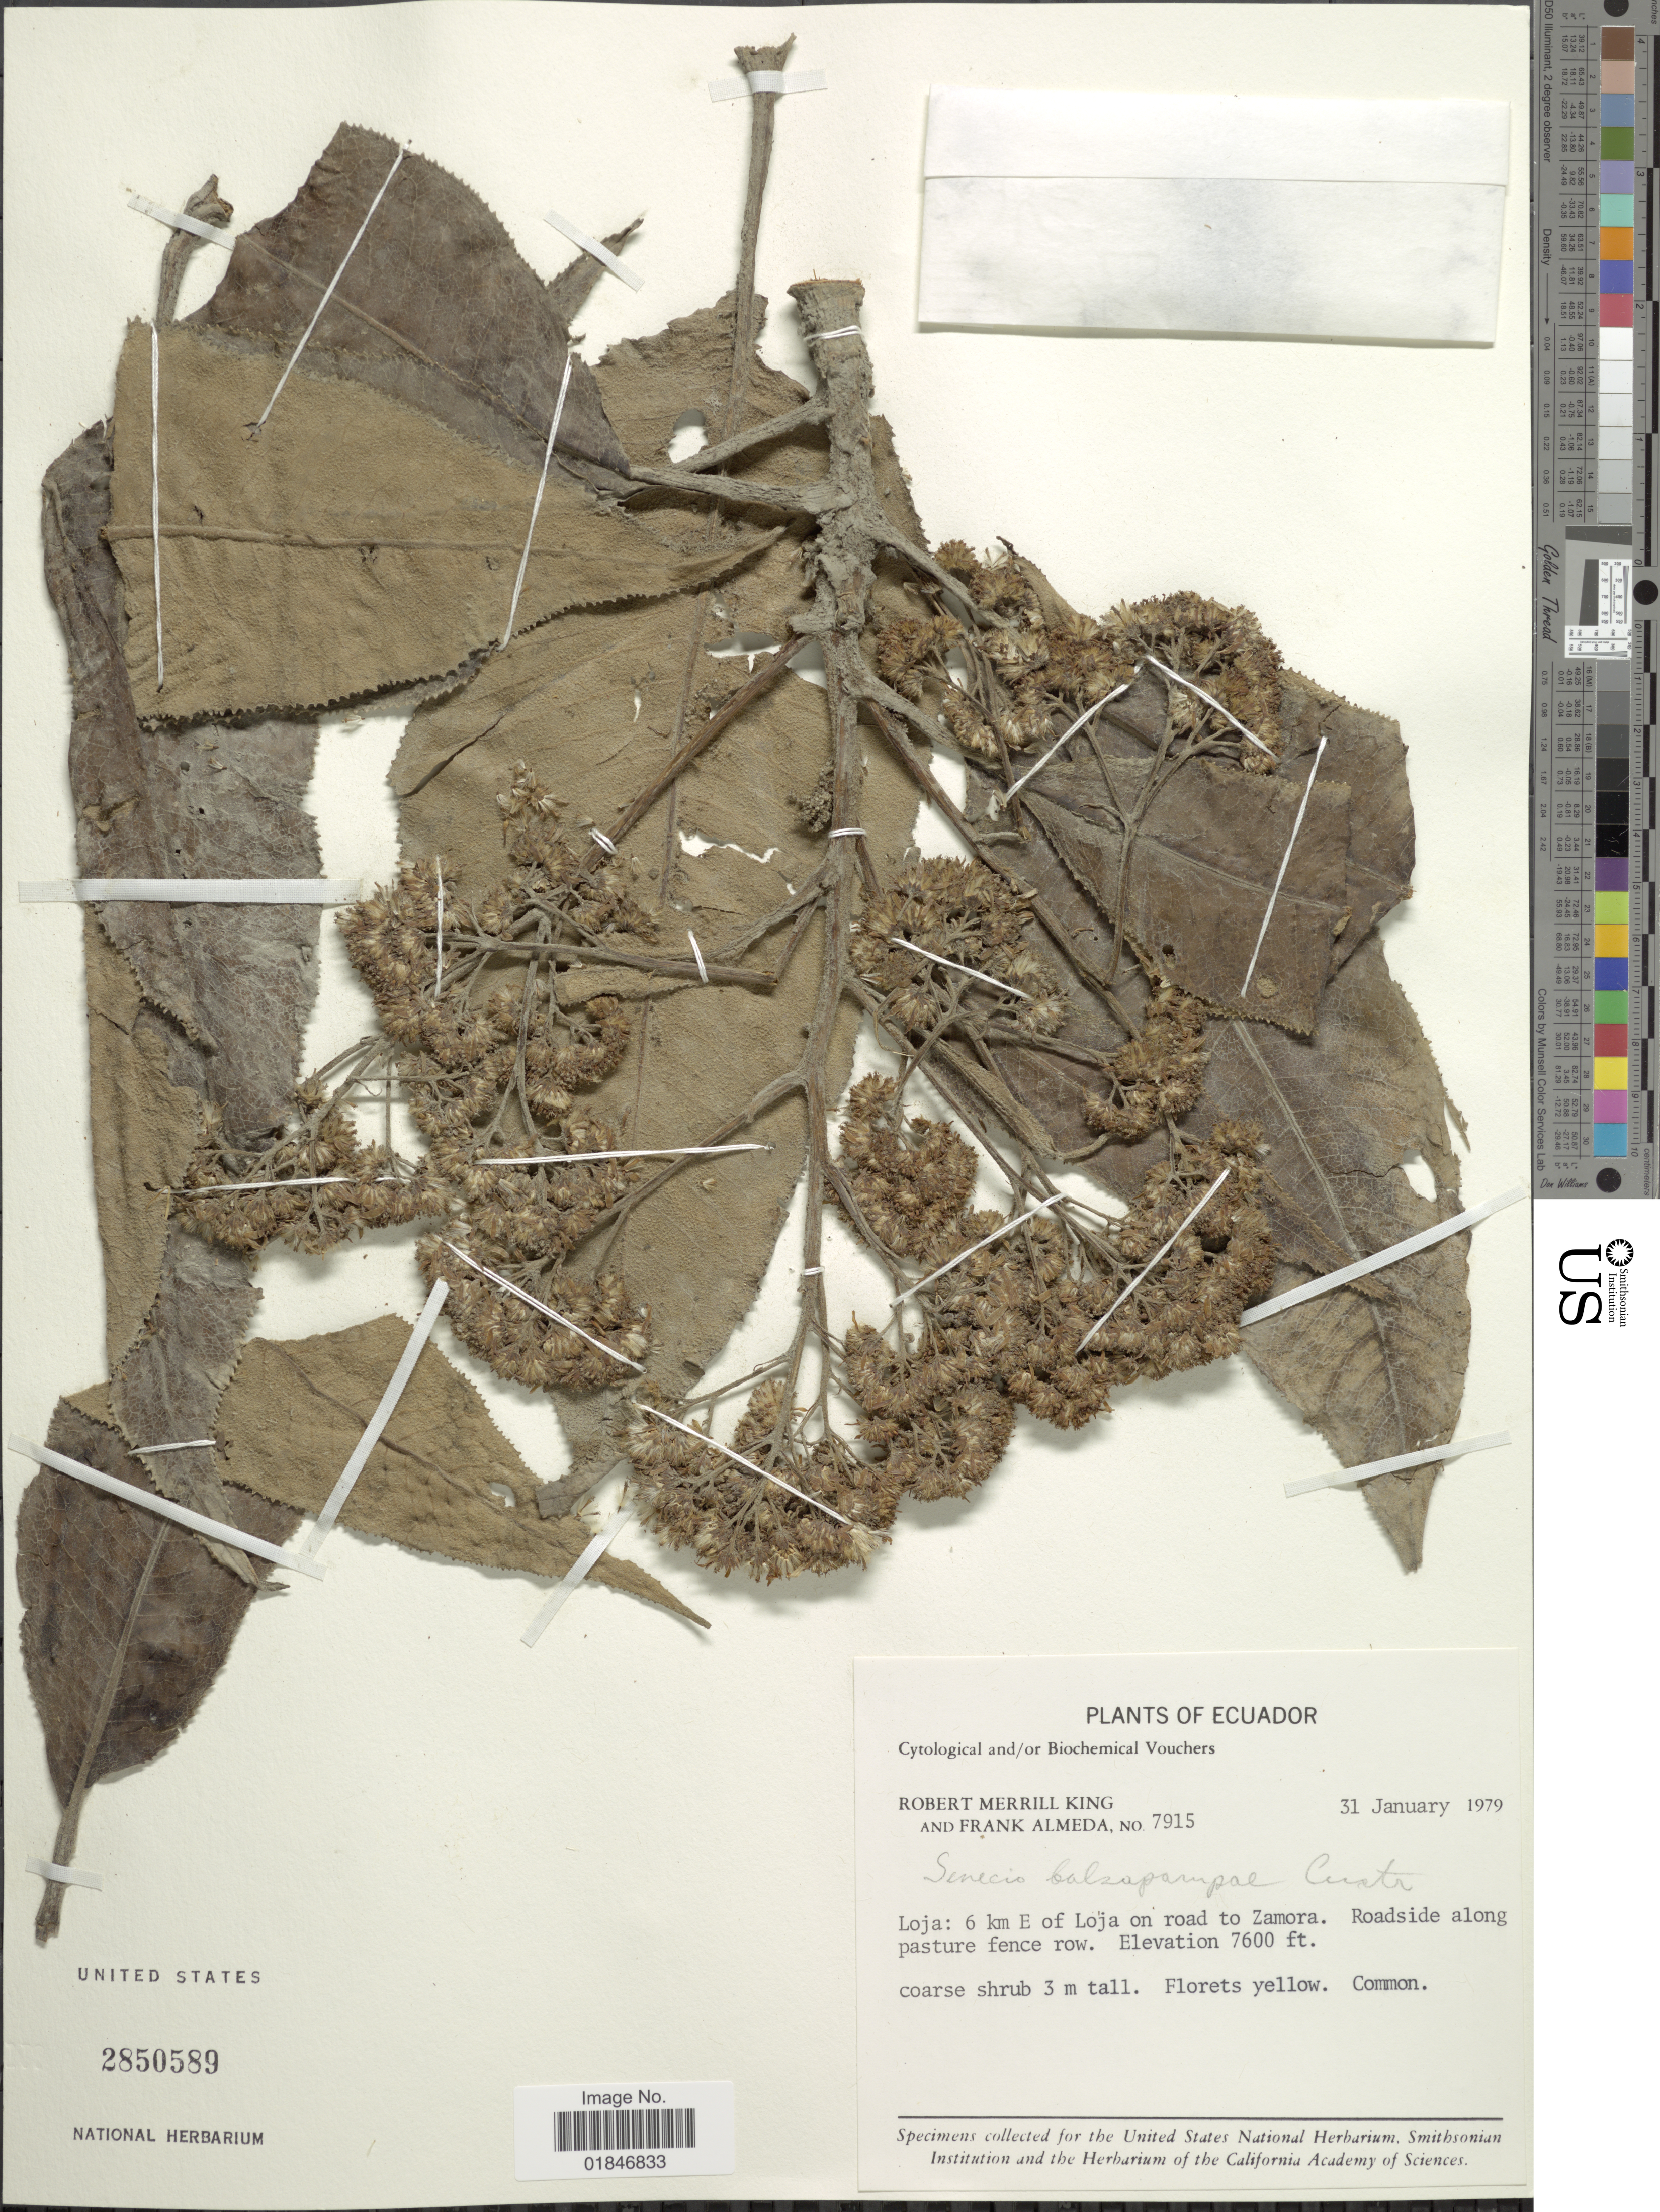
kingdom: Plantae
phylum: Tracheophyta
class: Magnoliopsida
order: Asterales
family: Asteraceae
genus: Dendrophorbium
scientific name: Dendrophorbium balsapampae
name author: (Cuatrec.) B. Nord.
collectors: R. M. King & F. Almeda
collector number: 7915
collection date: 1979-01-31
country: Ecuador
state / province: Loja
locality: Loja: 6 km E of Loja on road to Zamora. Pasture along Pasture fence row.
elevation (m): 2316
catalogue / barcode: US 2850589